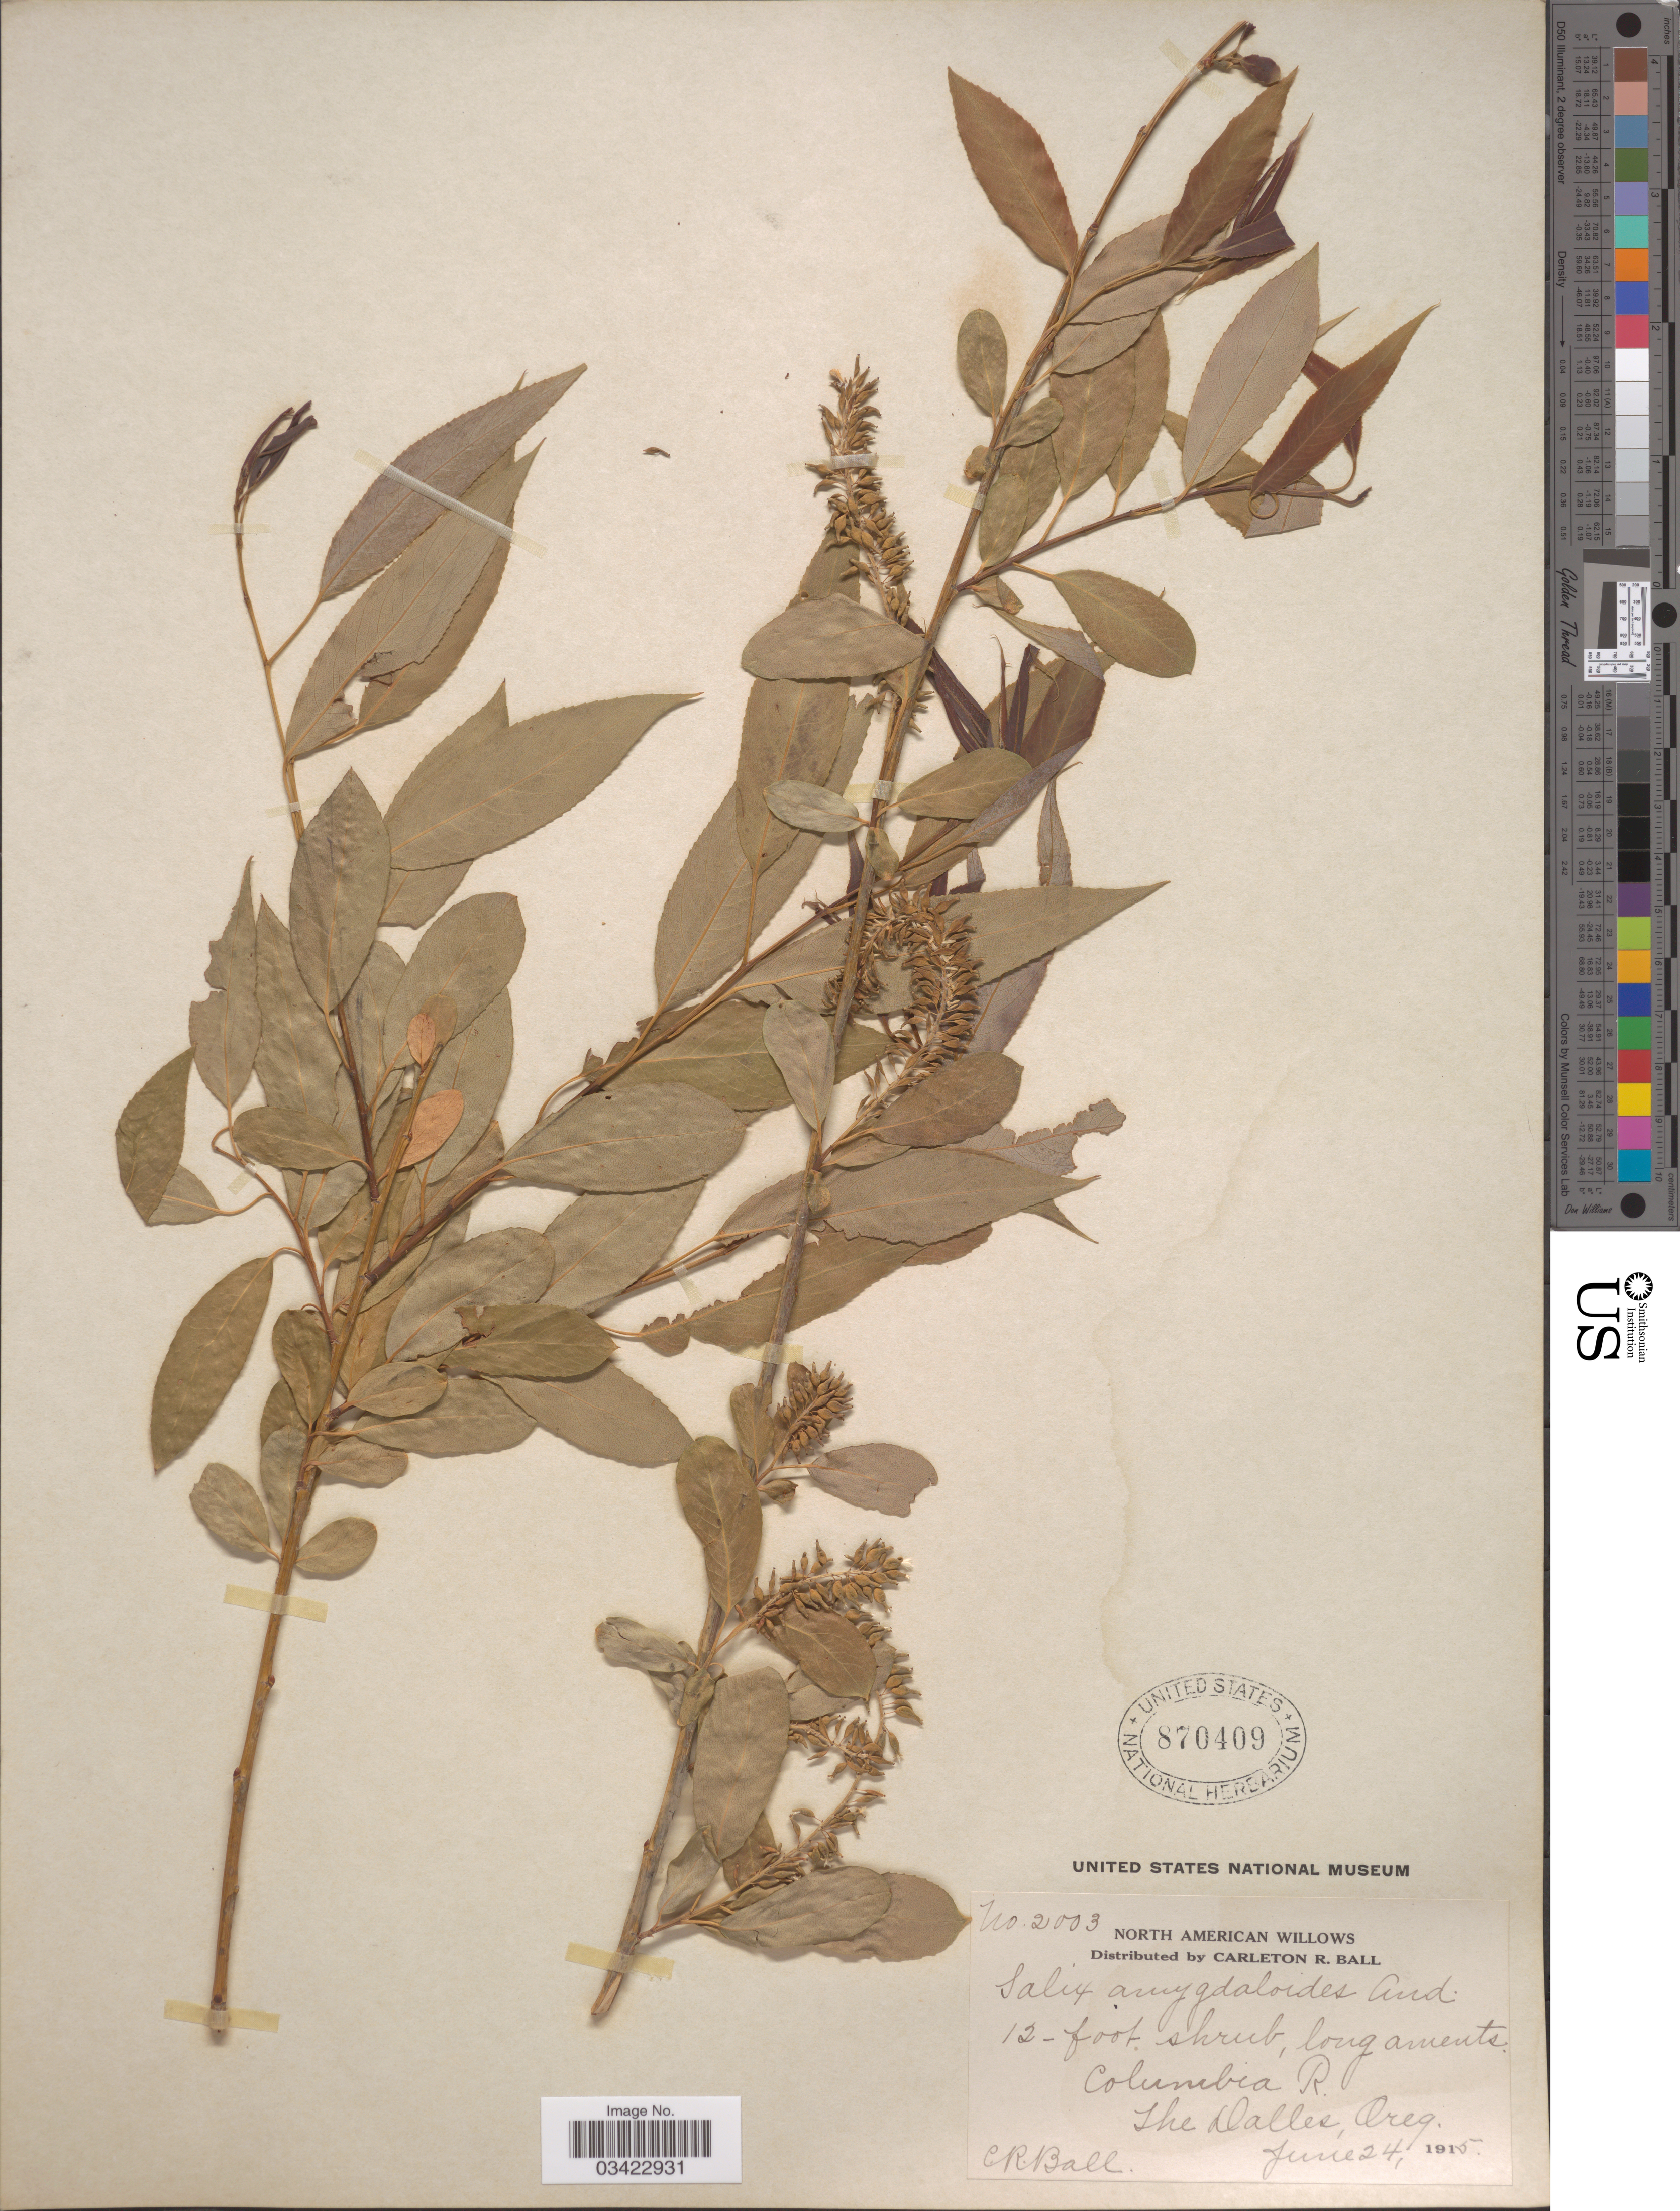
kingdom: Plantae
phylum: Tracheophyta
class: Magnoliopsida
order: Malpighiales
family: Salicaceae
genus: Salix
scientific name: Salix amygdaloides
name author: Andersson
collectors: C. R. Ball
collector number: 2003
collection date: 1915-06-24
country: United States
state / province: Oregon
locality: Columbia R. The Dalles.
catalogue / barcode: US 870409